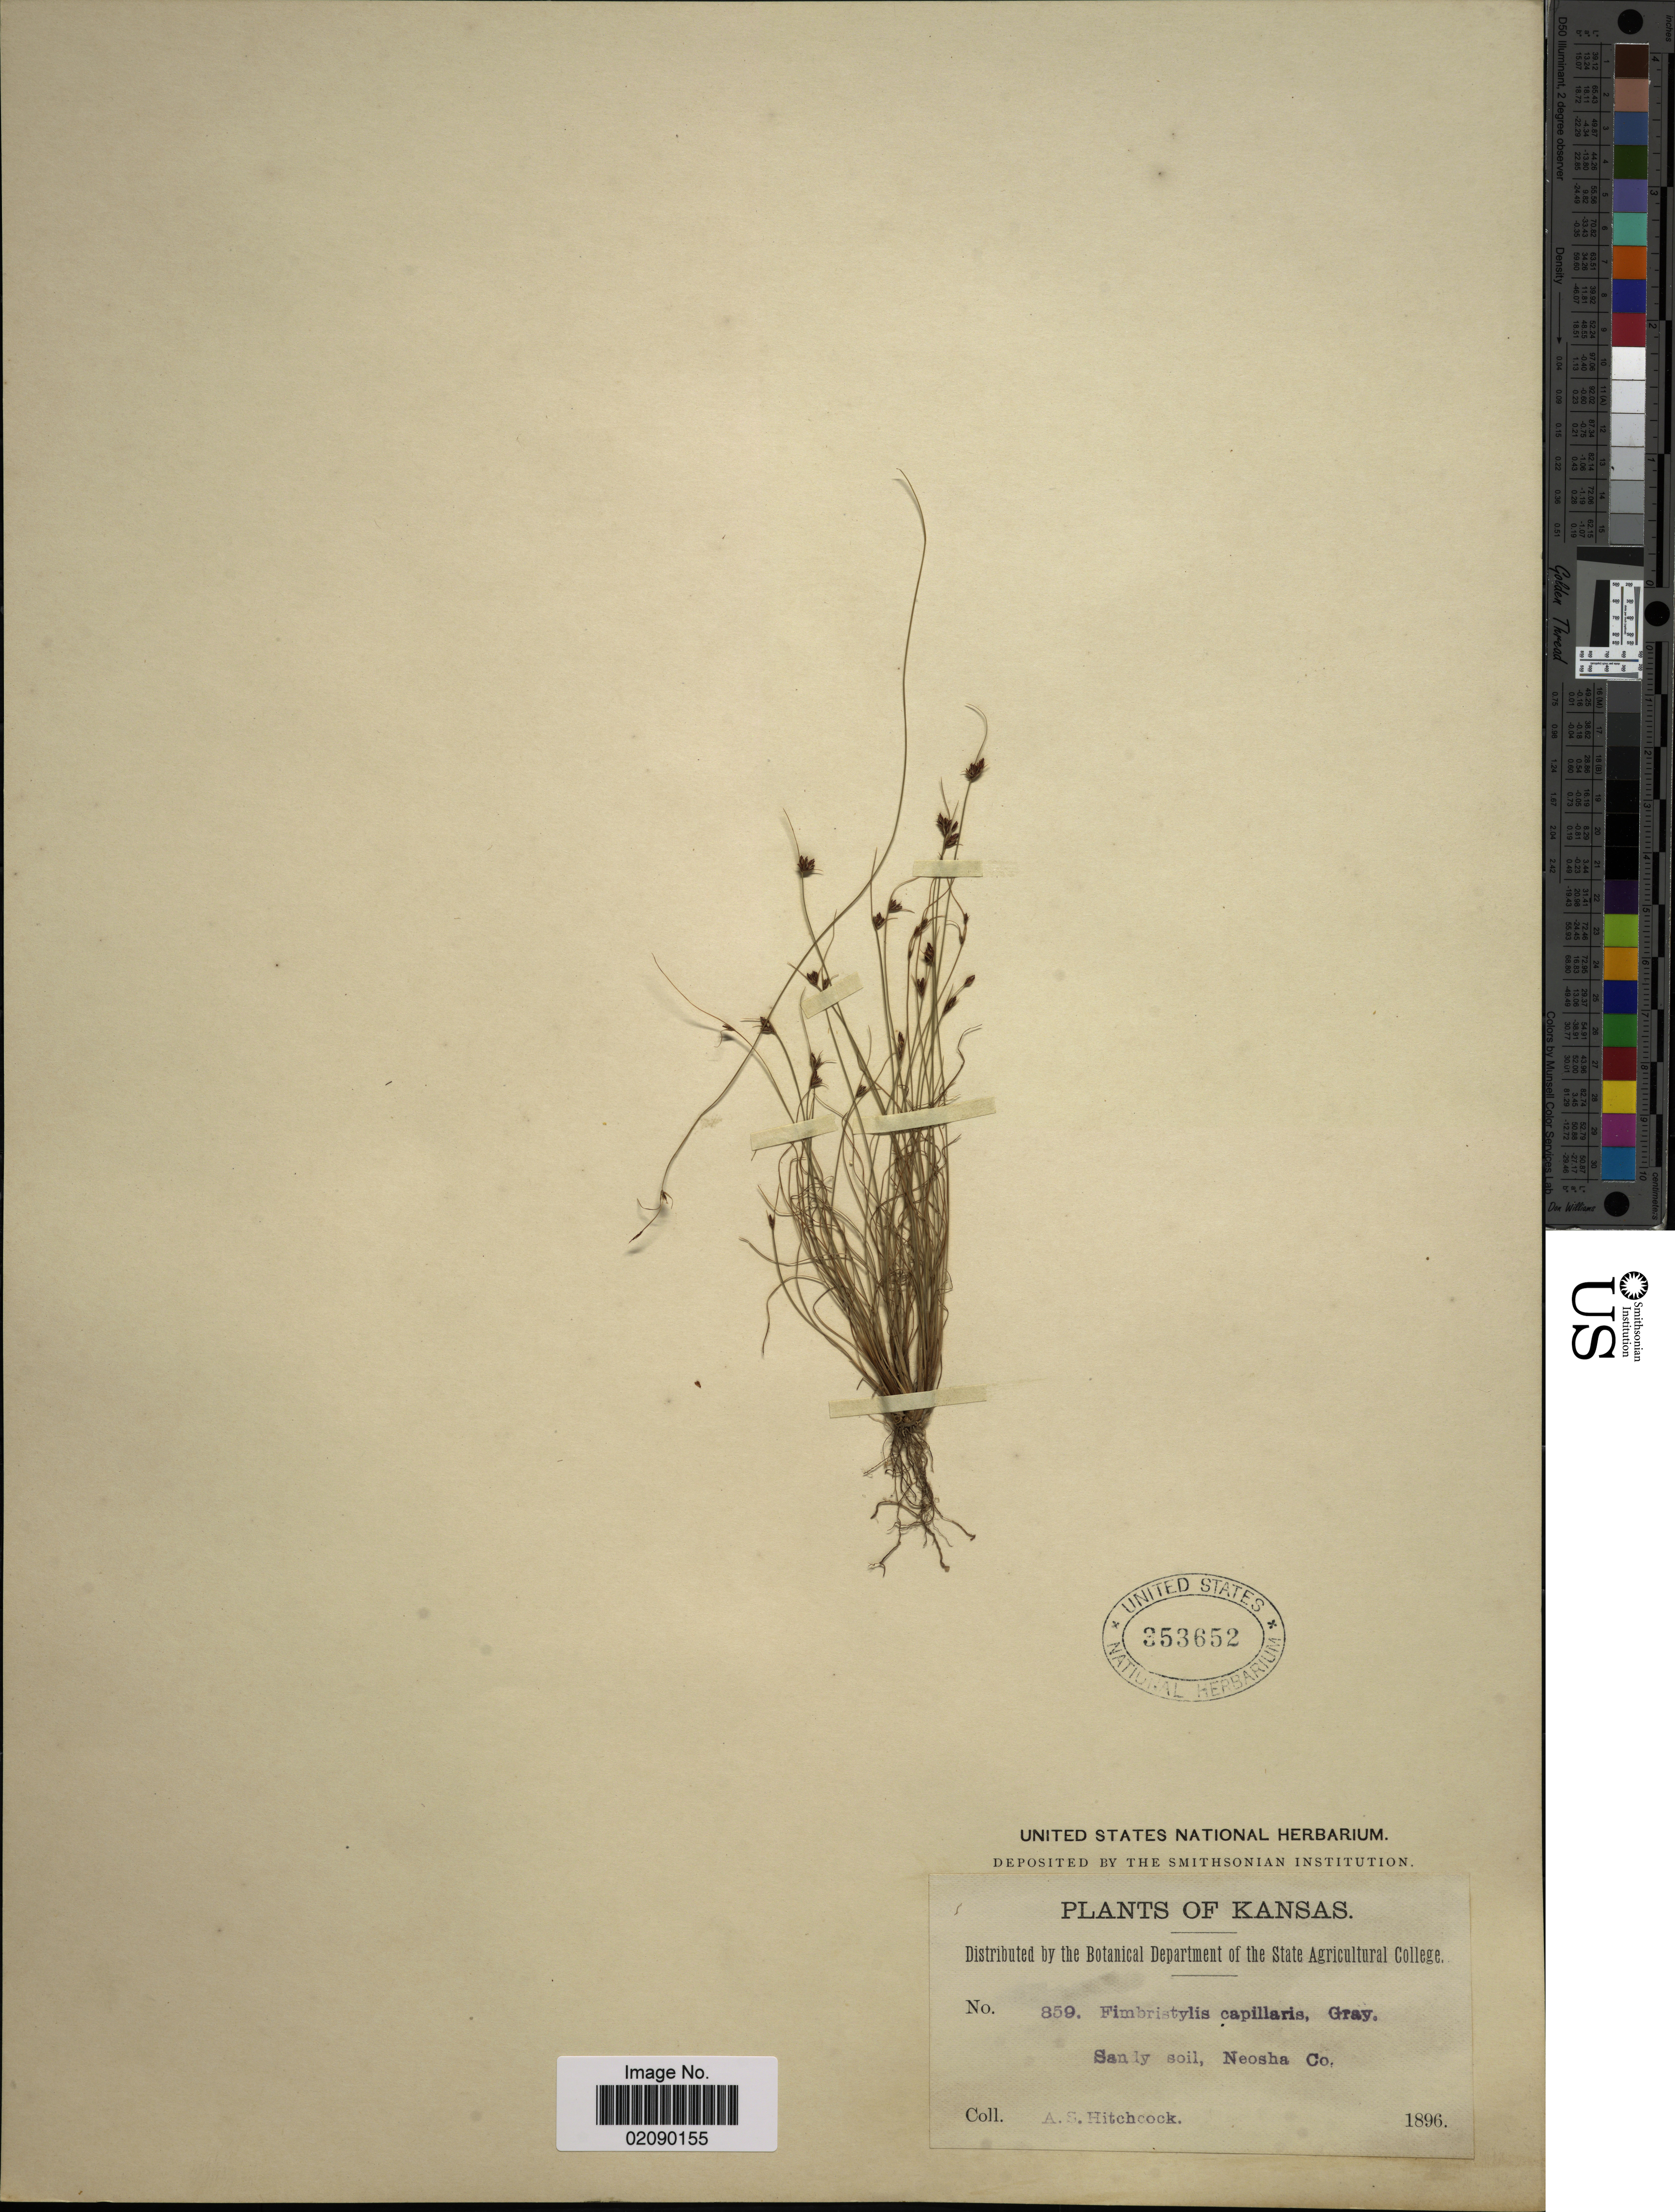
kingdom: Plantae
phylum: Tracheophyta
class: Liliopsida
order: Poales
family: Cyperaceae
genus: Bulbostylis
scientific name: Bulbostylis capillaris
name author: (L.) Kunth ex C.B. Clarke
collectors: A. S. Hitchcock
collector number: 859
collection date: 1896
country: United States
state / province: Kansas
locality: Sandy soil, Neosha Co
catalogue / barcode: US 353652